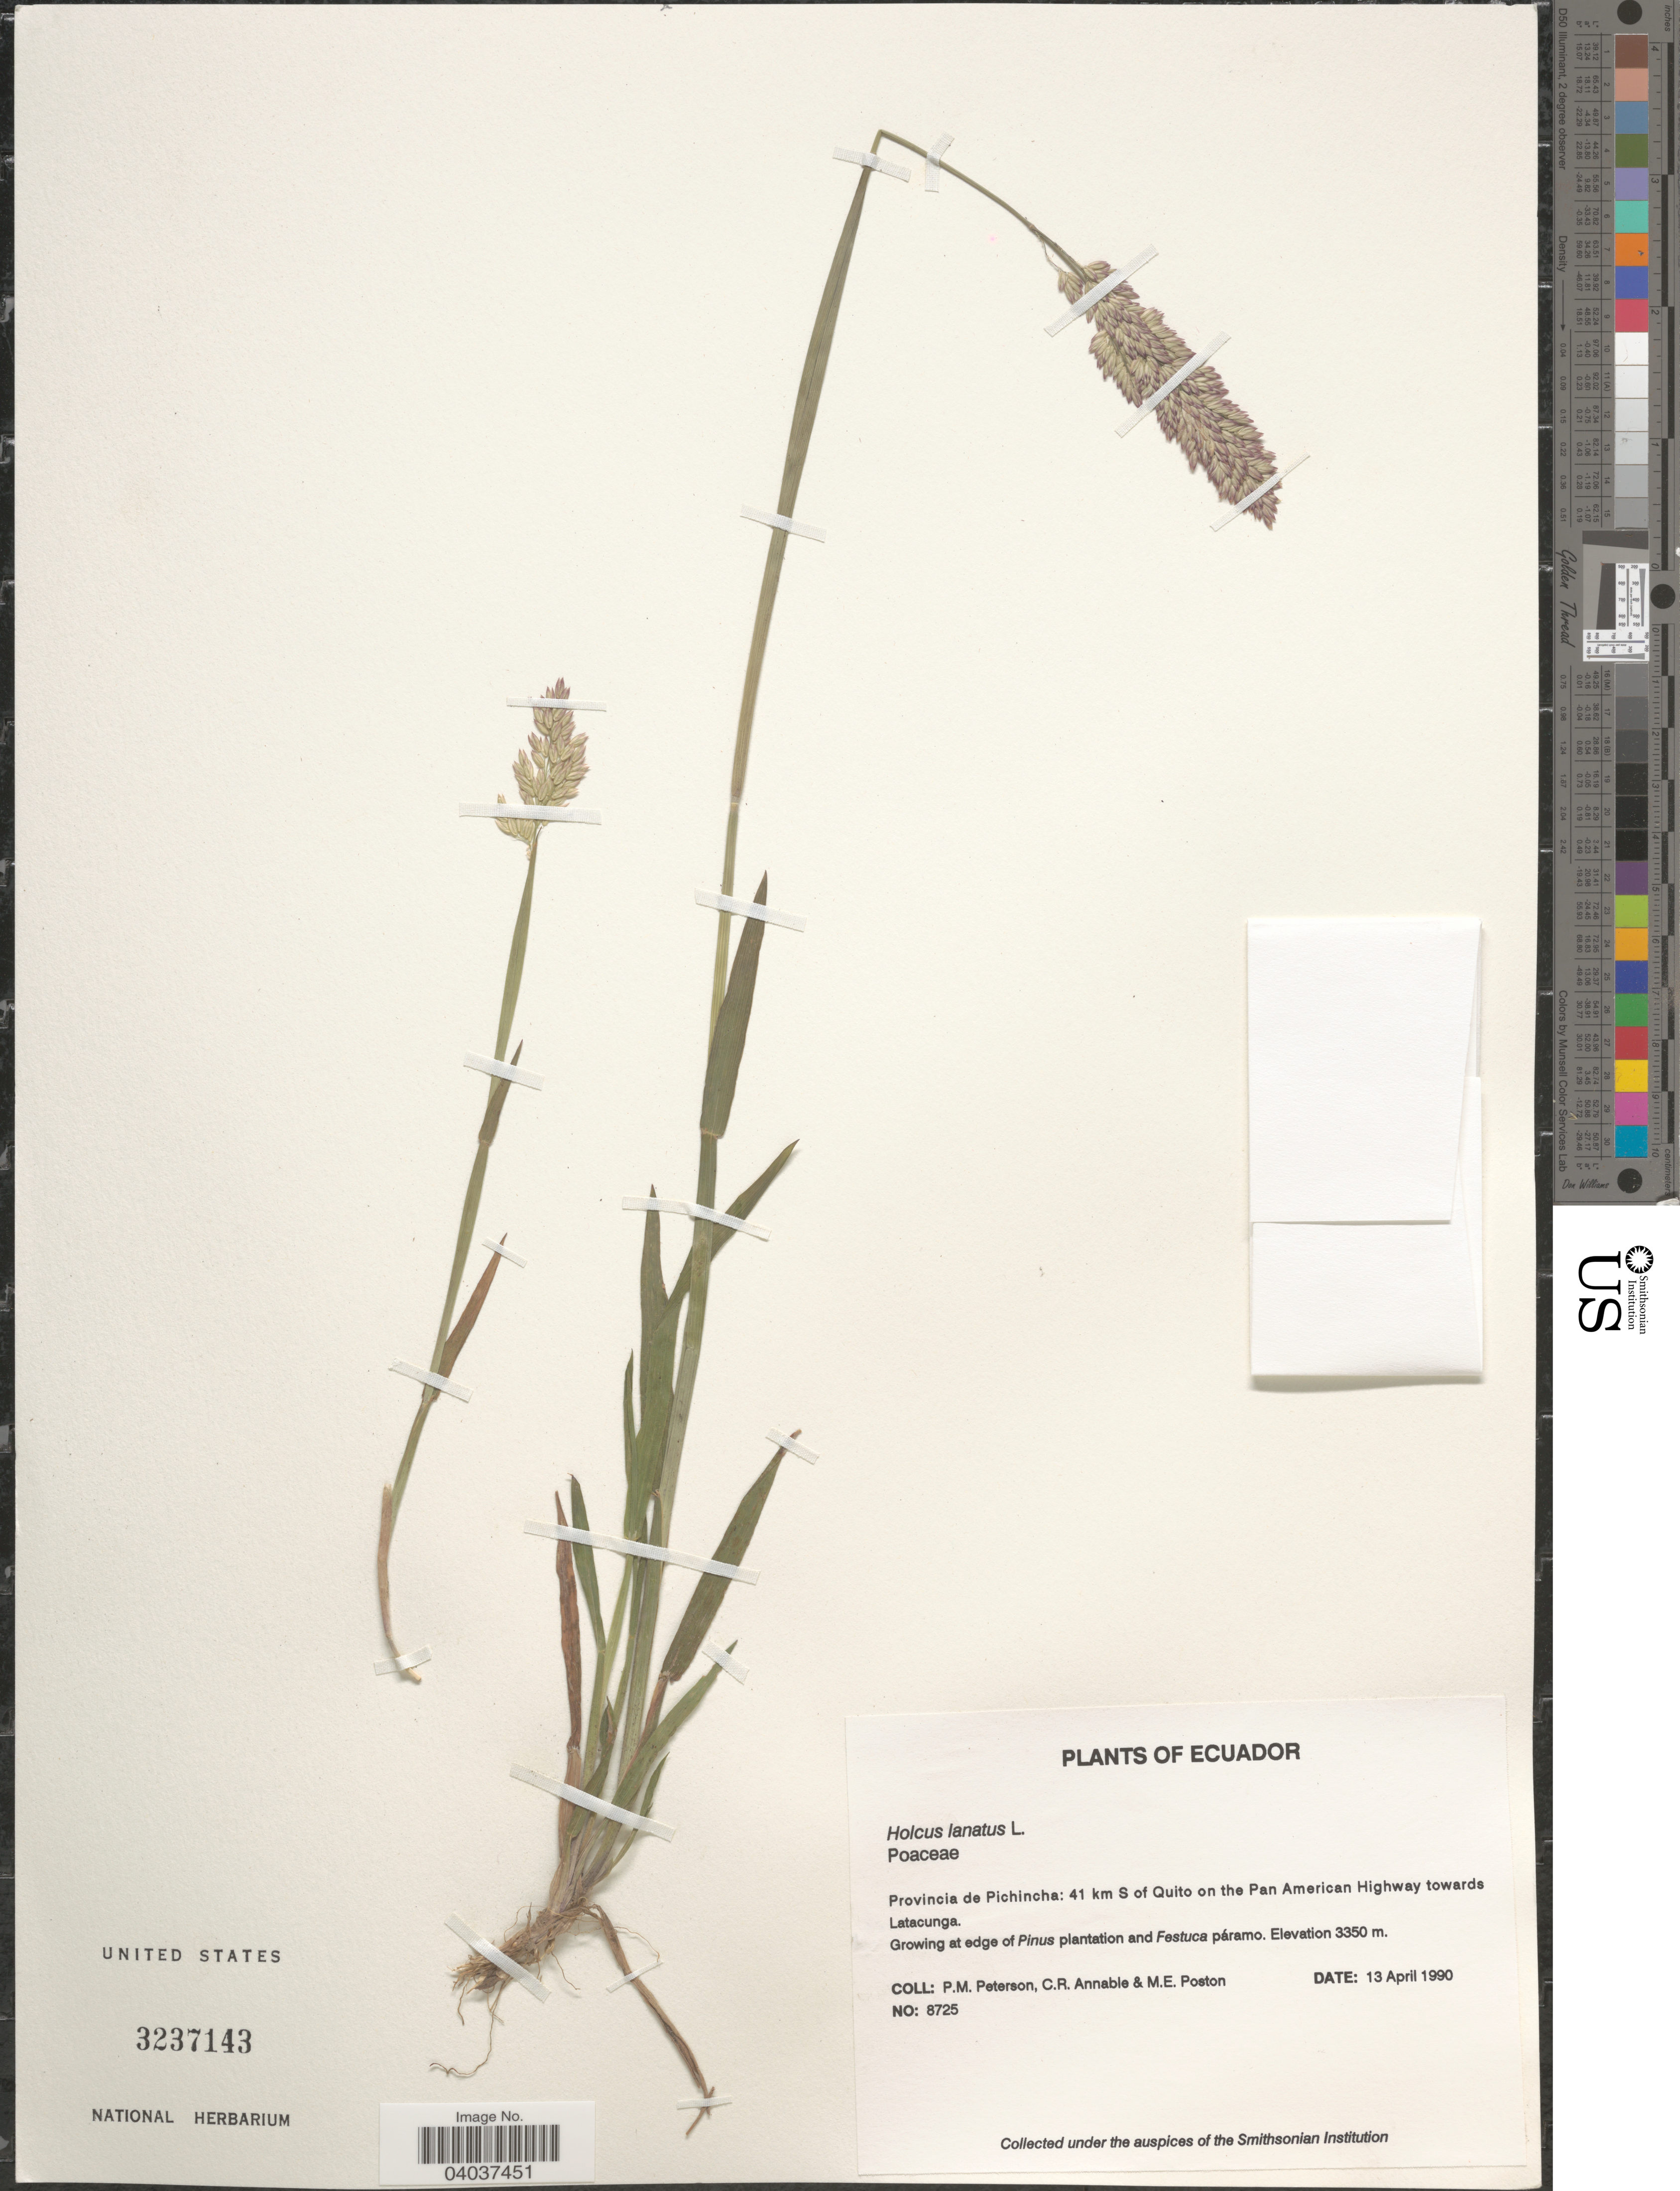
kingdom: Plantae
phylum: Tracheophyta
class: Liliopsida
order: Poales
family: Poaceae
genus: Holcus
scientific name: Holcus lanatus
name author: L.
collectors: P. M. Peterson, C. R. Annable & M. Poston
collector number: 8725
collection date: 1990-04-13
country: Ecuador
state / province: Pichincha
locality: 41 km S of Quito on the Pan American Highway towards Latacunga.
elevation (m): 3350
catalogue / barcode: US 3237143